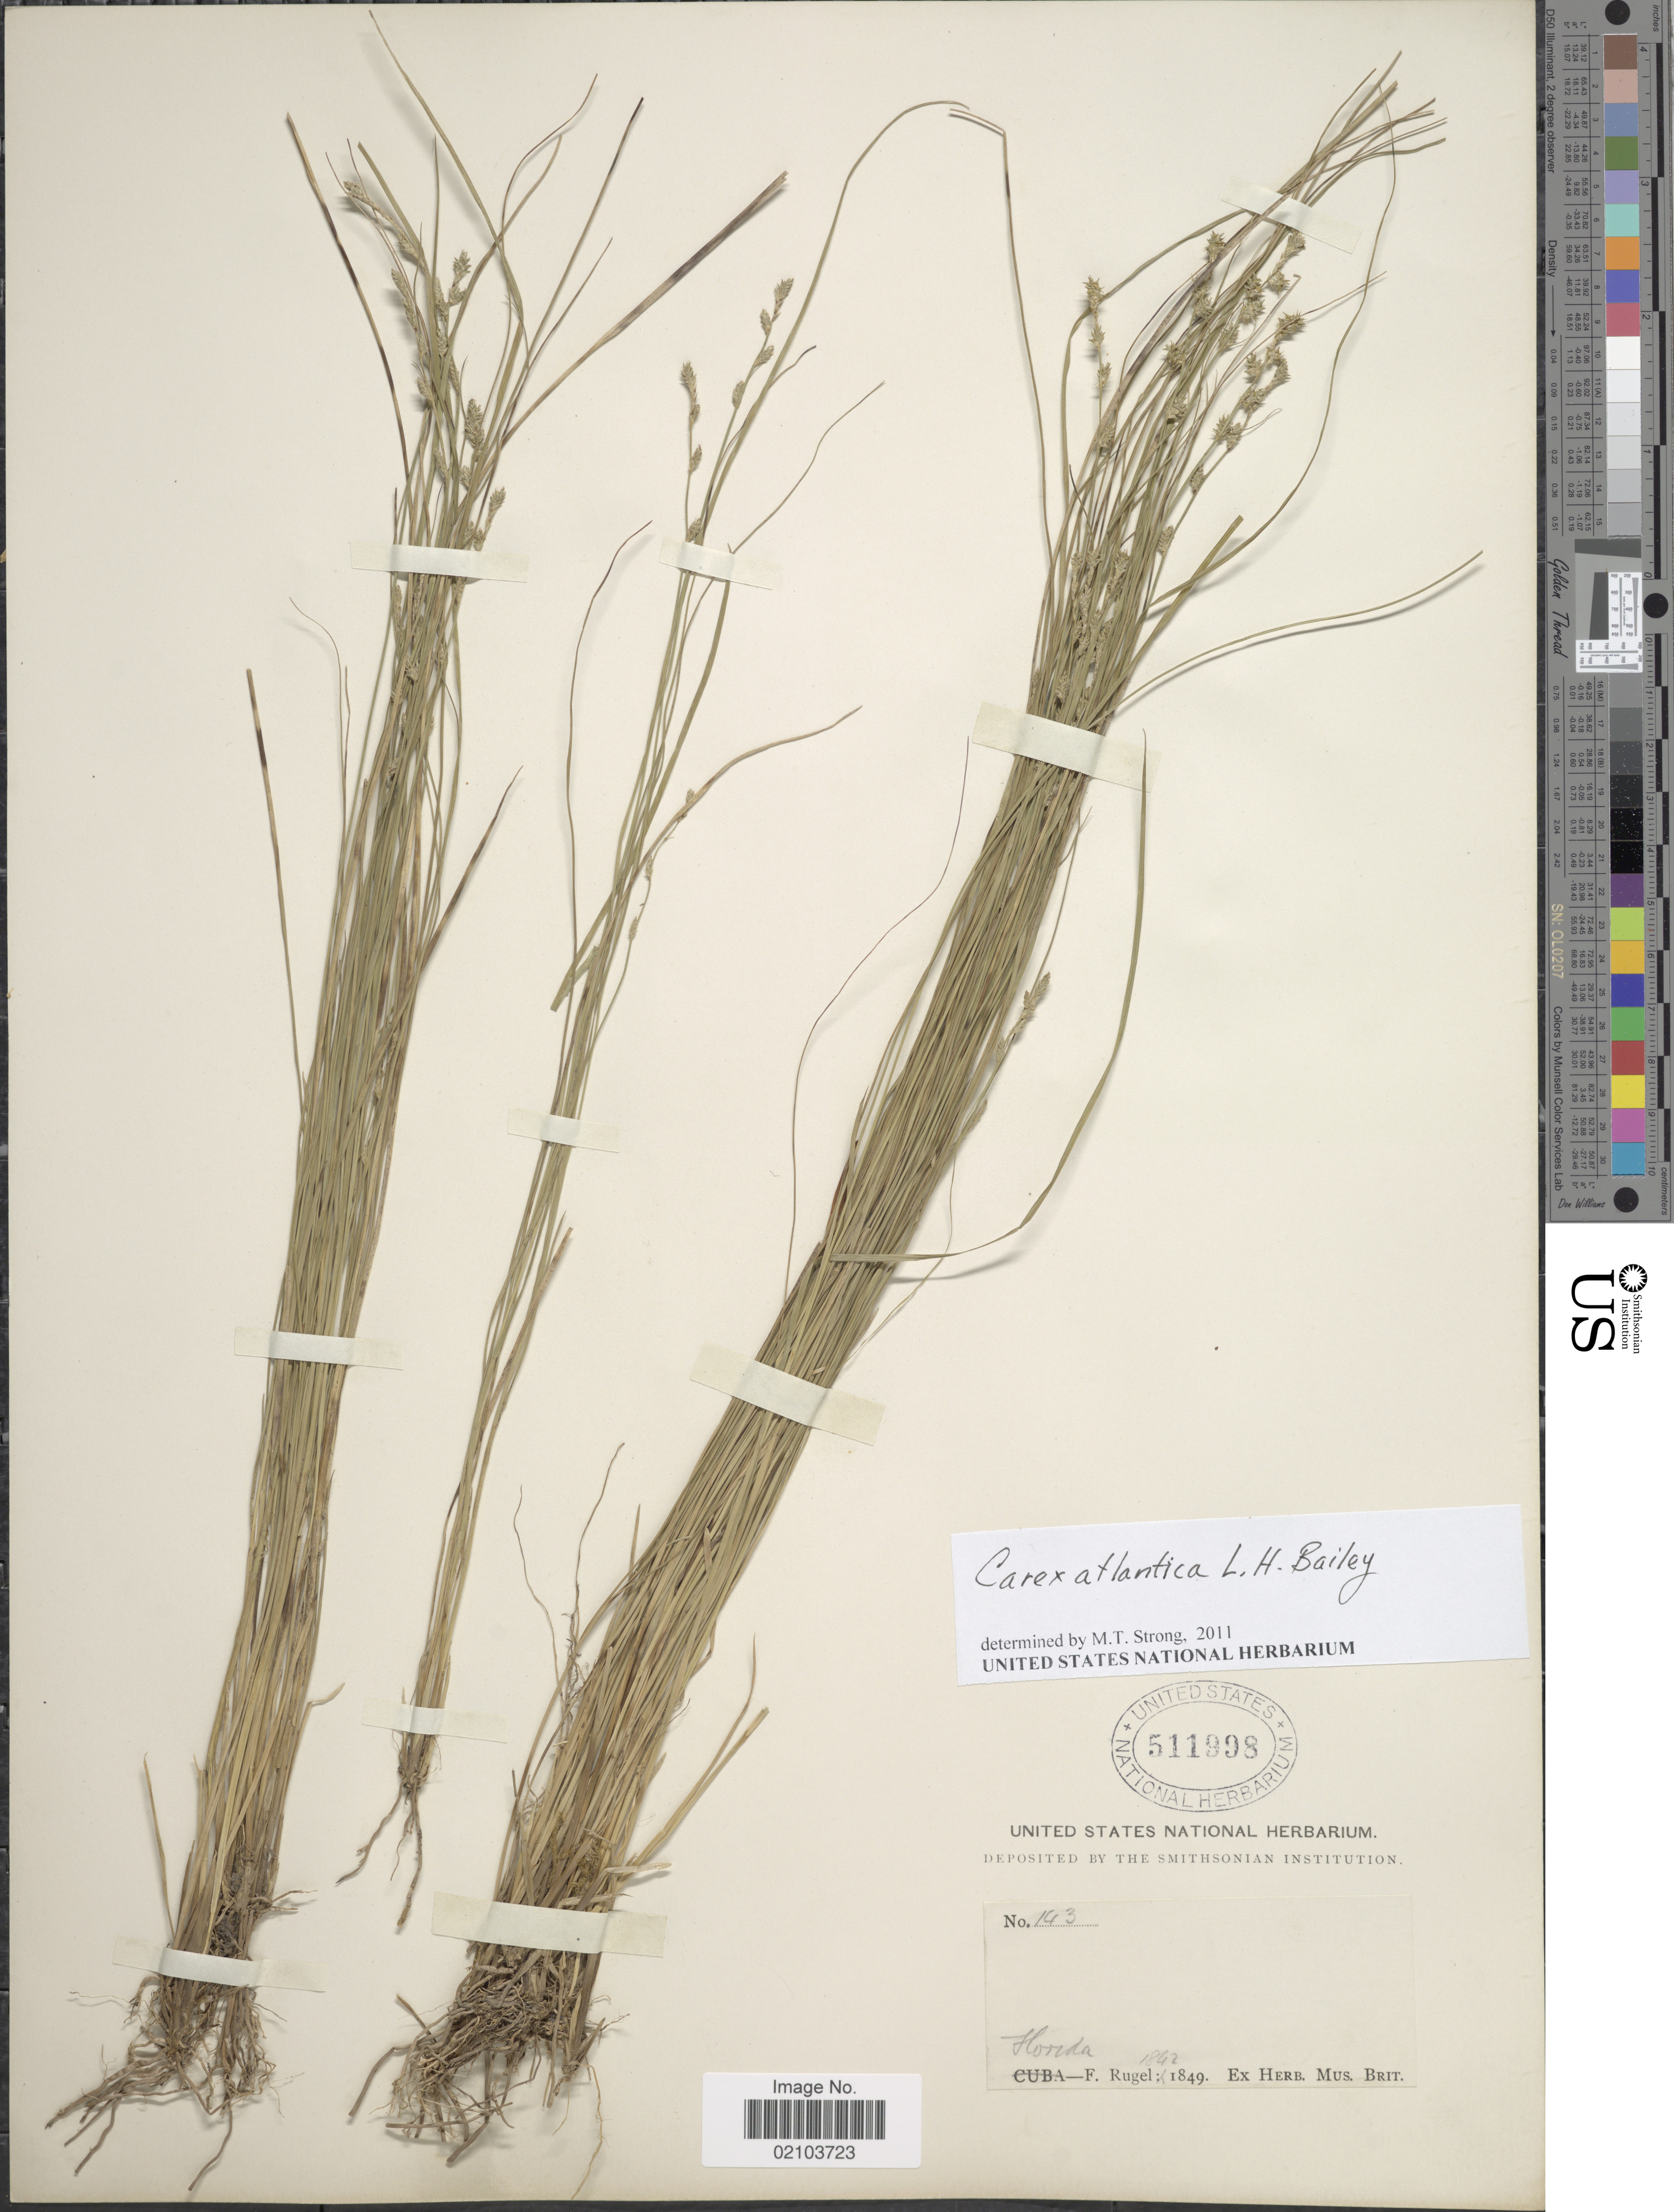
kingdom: Plantae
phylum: Tracheophyta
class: Liliopsida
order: Poales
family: Cyperaceae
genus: Carex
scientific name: Carex atlantica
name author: L.H. Bailey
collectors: F. Rugel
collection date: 1842/1849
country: United States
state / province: Florida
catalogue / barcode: US 511998